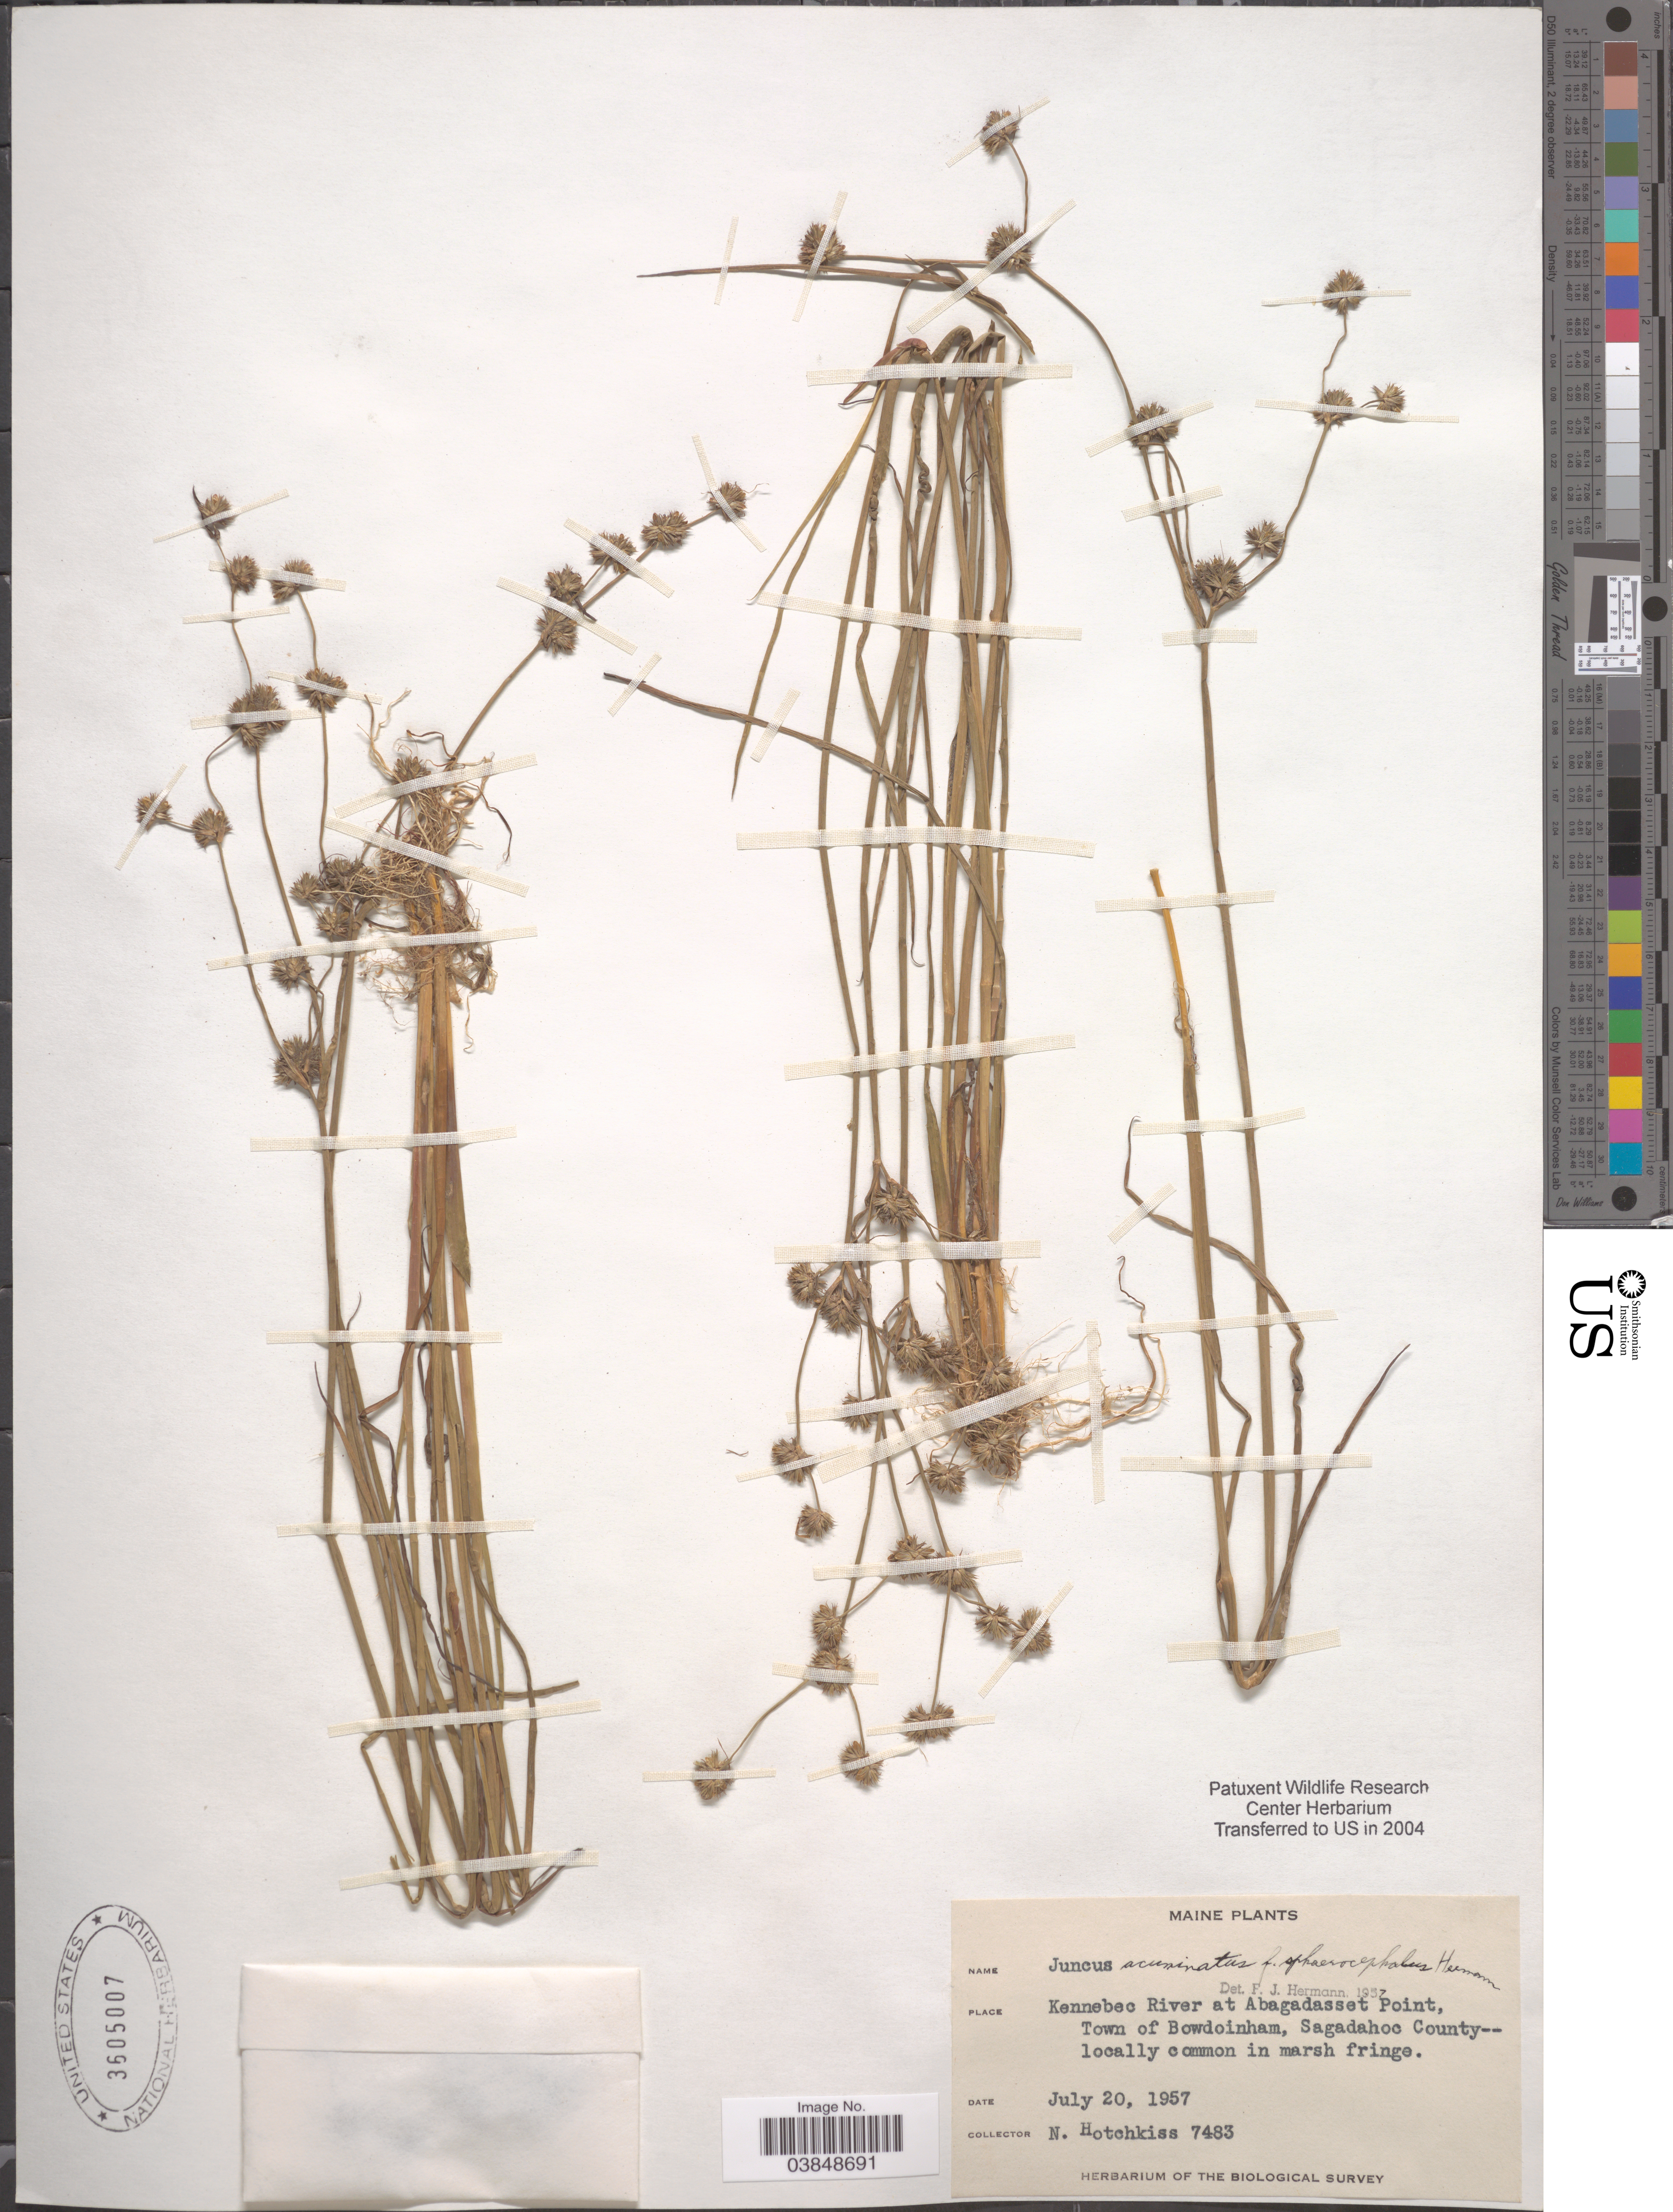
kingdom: Plantae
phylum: Tracheophyta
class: Liliopsida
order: Poales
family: Juncaceae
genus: Juncus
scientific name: Juncus acuminatus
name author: Michx.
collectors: N. Hotchkiss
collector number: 7483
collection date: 1957-07-20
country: United States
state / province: Maine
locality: Kennebec River at Abagadasset Point, Town of Bowdoinham, Sagadohoc County.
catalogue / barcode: US 3605007